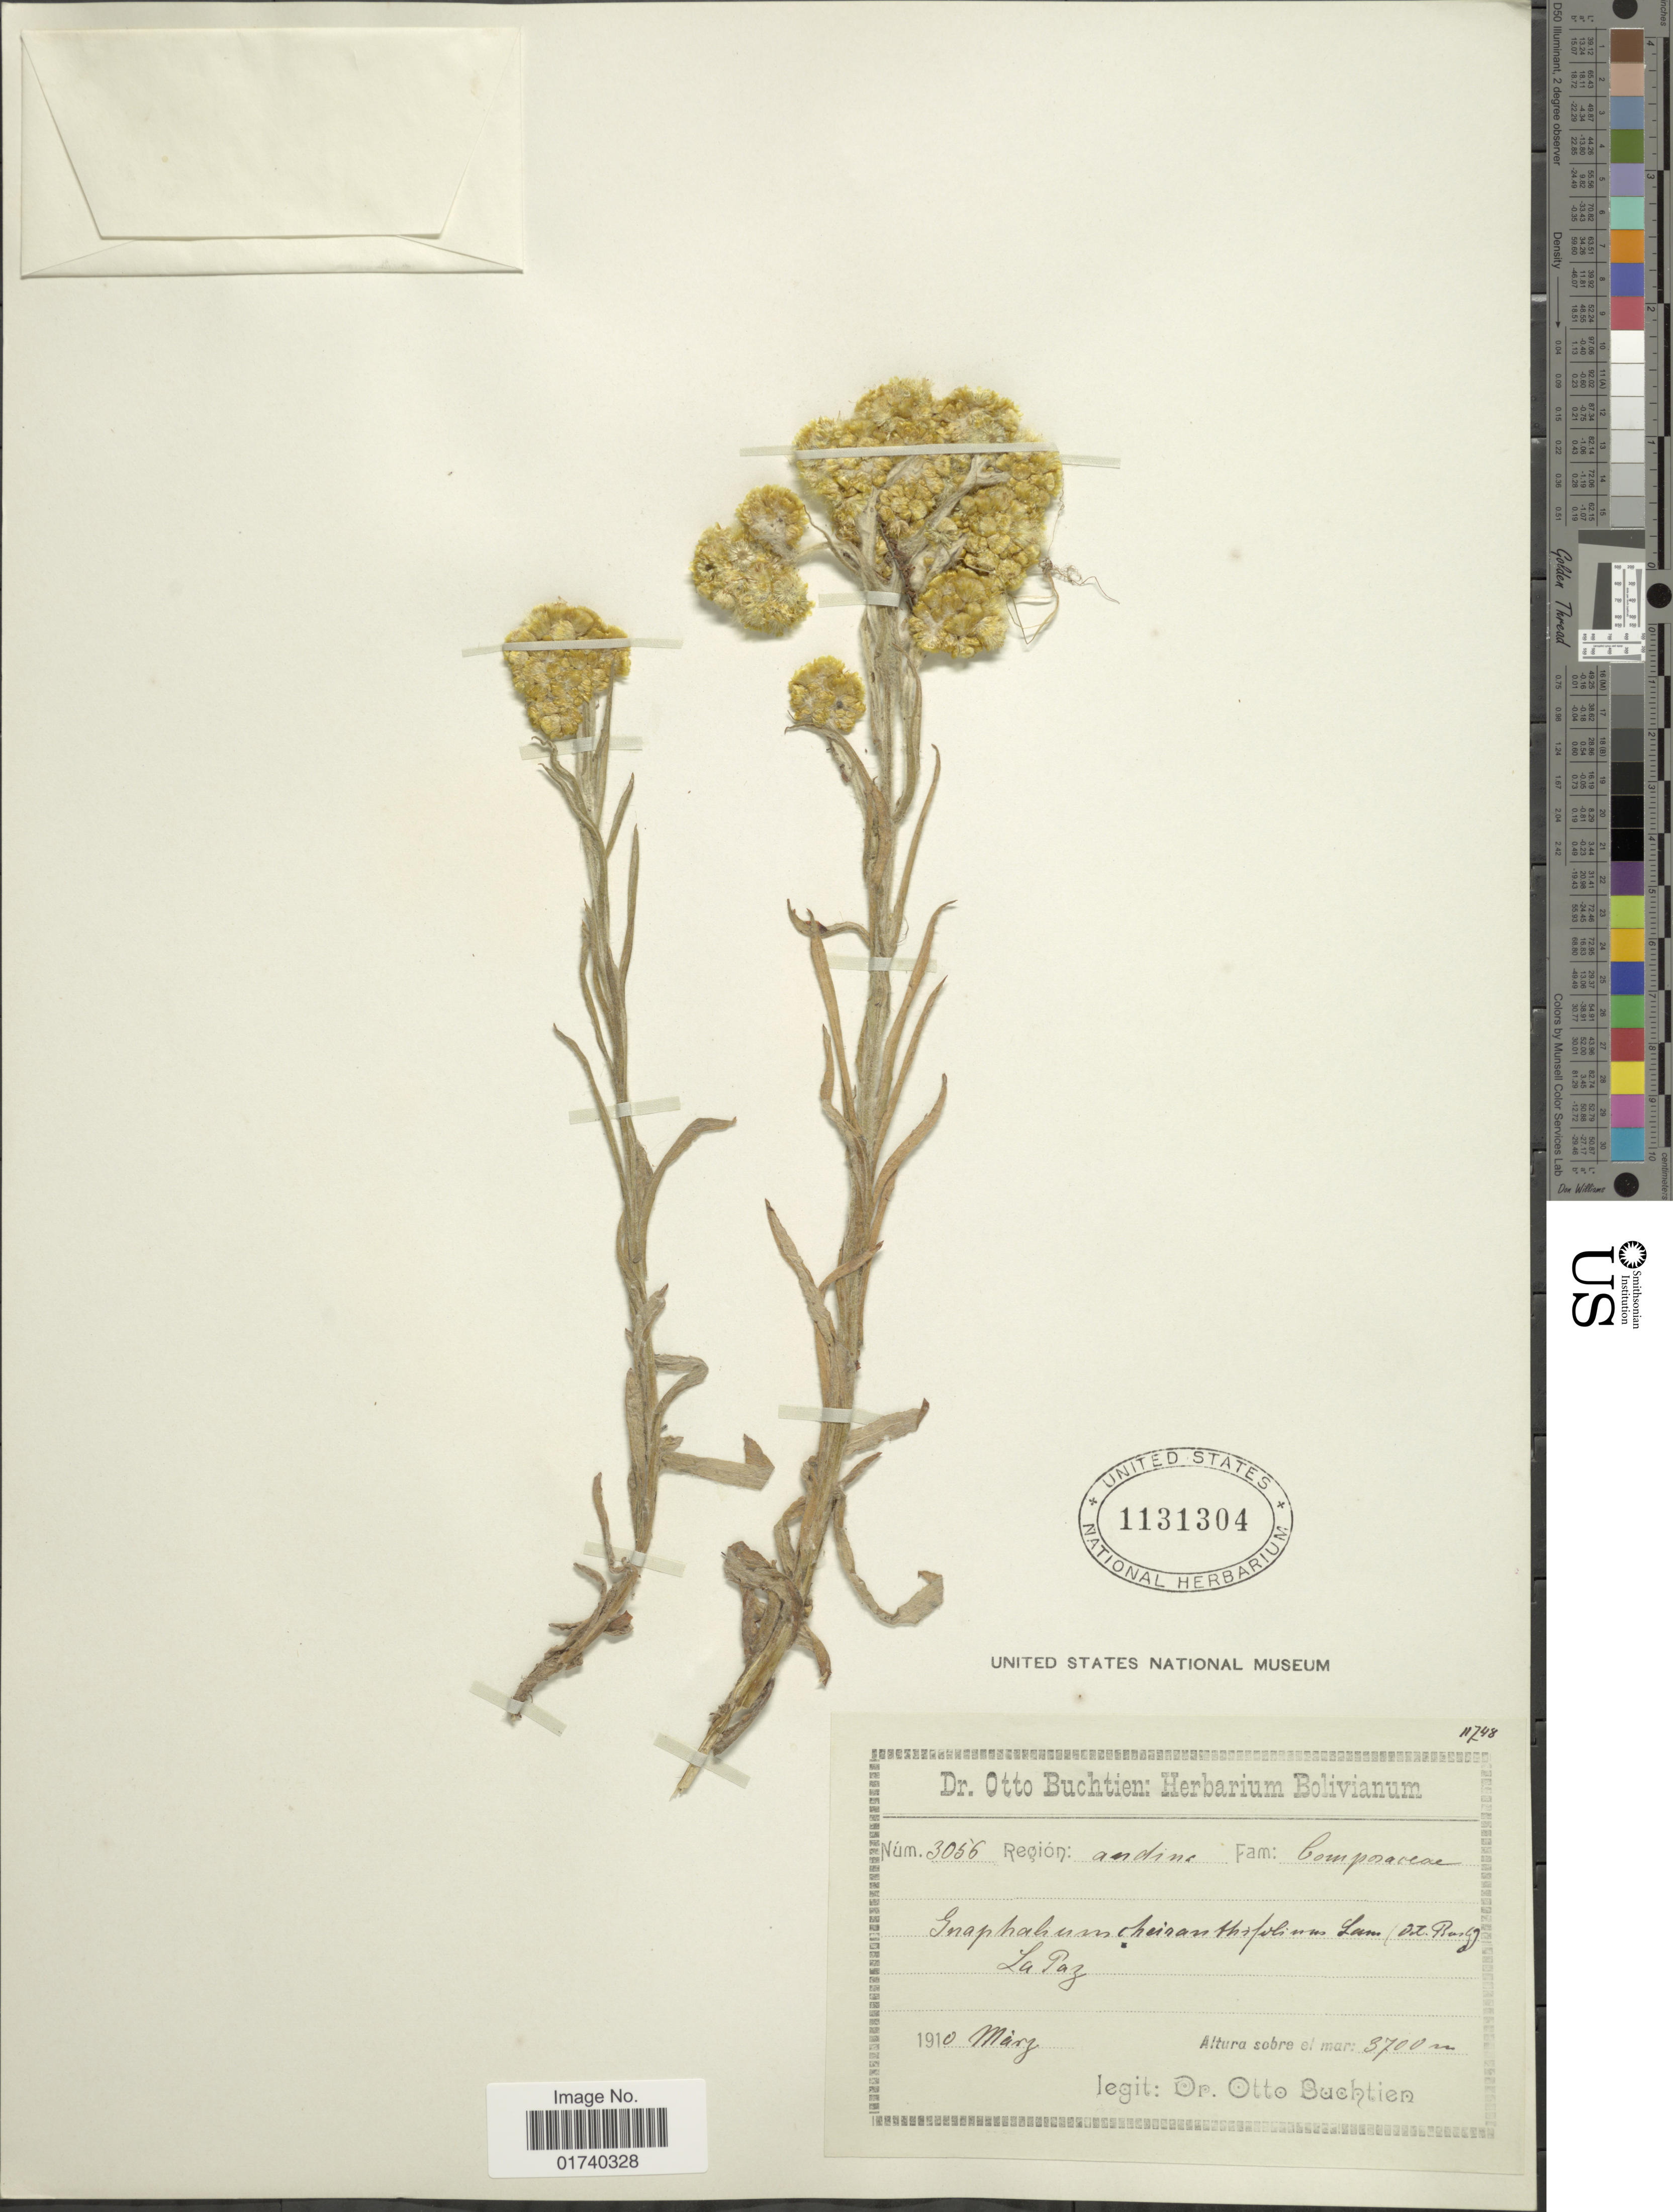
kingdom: Plantae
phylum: Tracheophyta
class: Magnoliopsida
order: Asterales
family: Asteraceae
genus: Pseudognaphalium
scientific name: Pseudognaphalium cheiranthifolium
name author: (Lam.) Hilliard & B.L. Burtt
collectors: O. Buchtien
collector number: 3056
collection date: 1910-03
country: Bolivia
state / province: La Paz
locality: Region Andine, La Paz.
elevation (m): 3700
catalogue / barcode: US 1131304